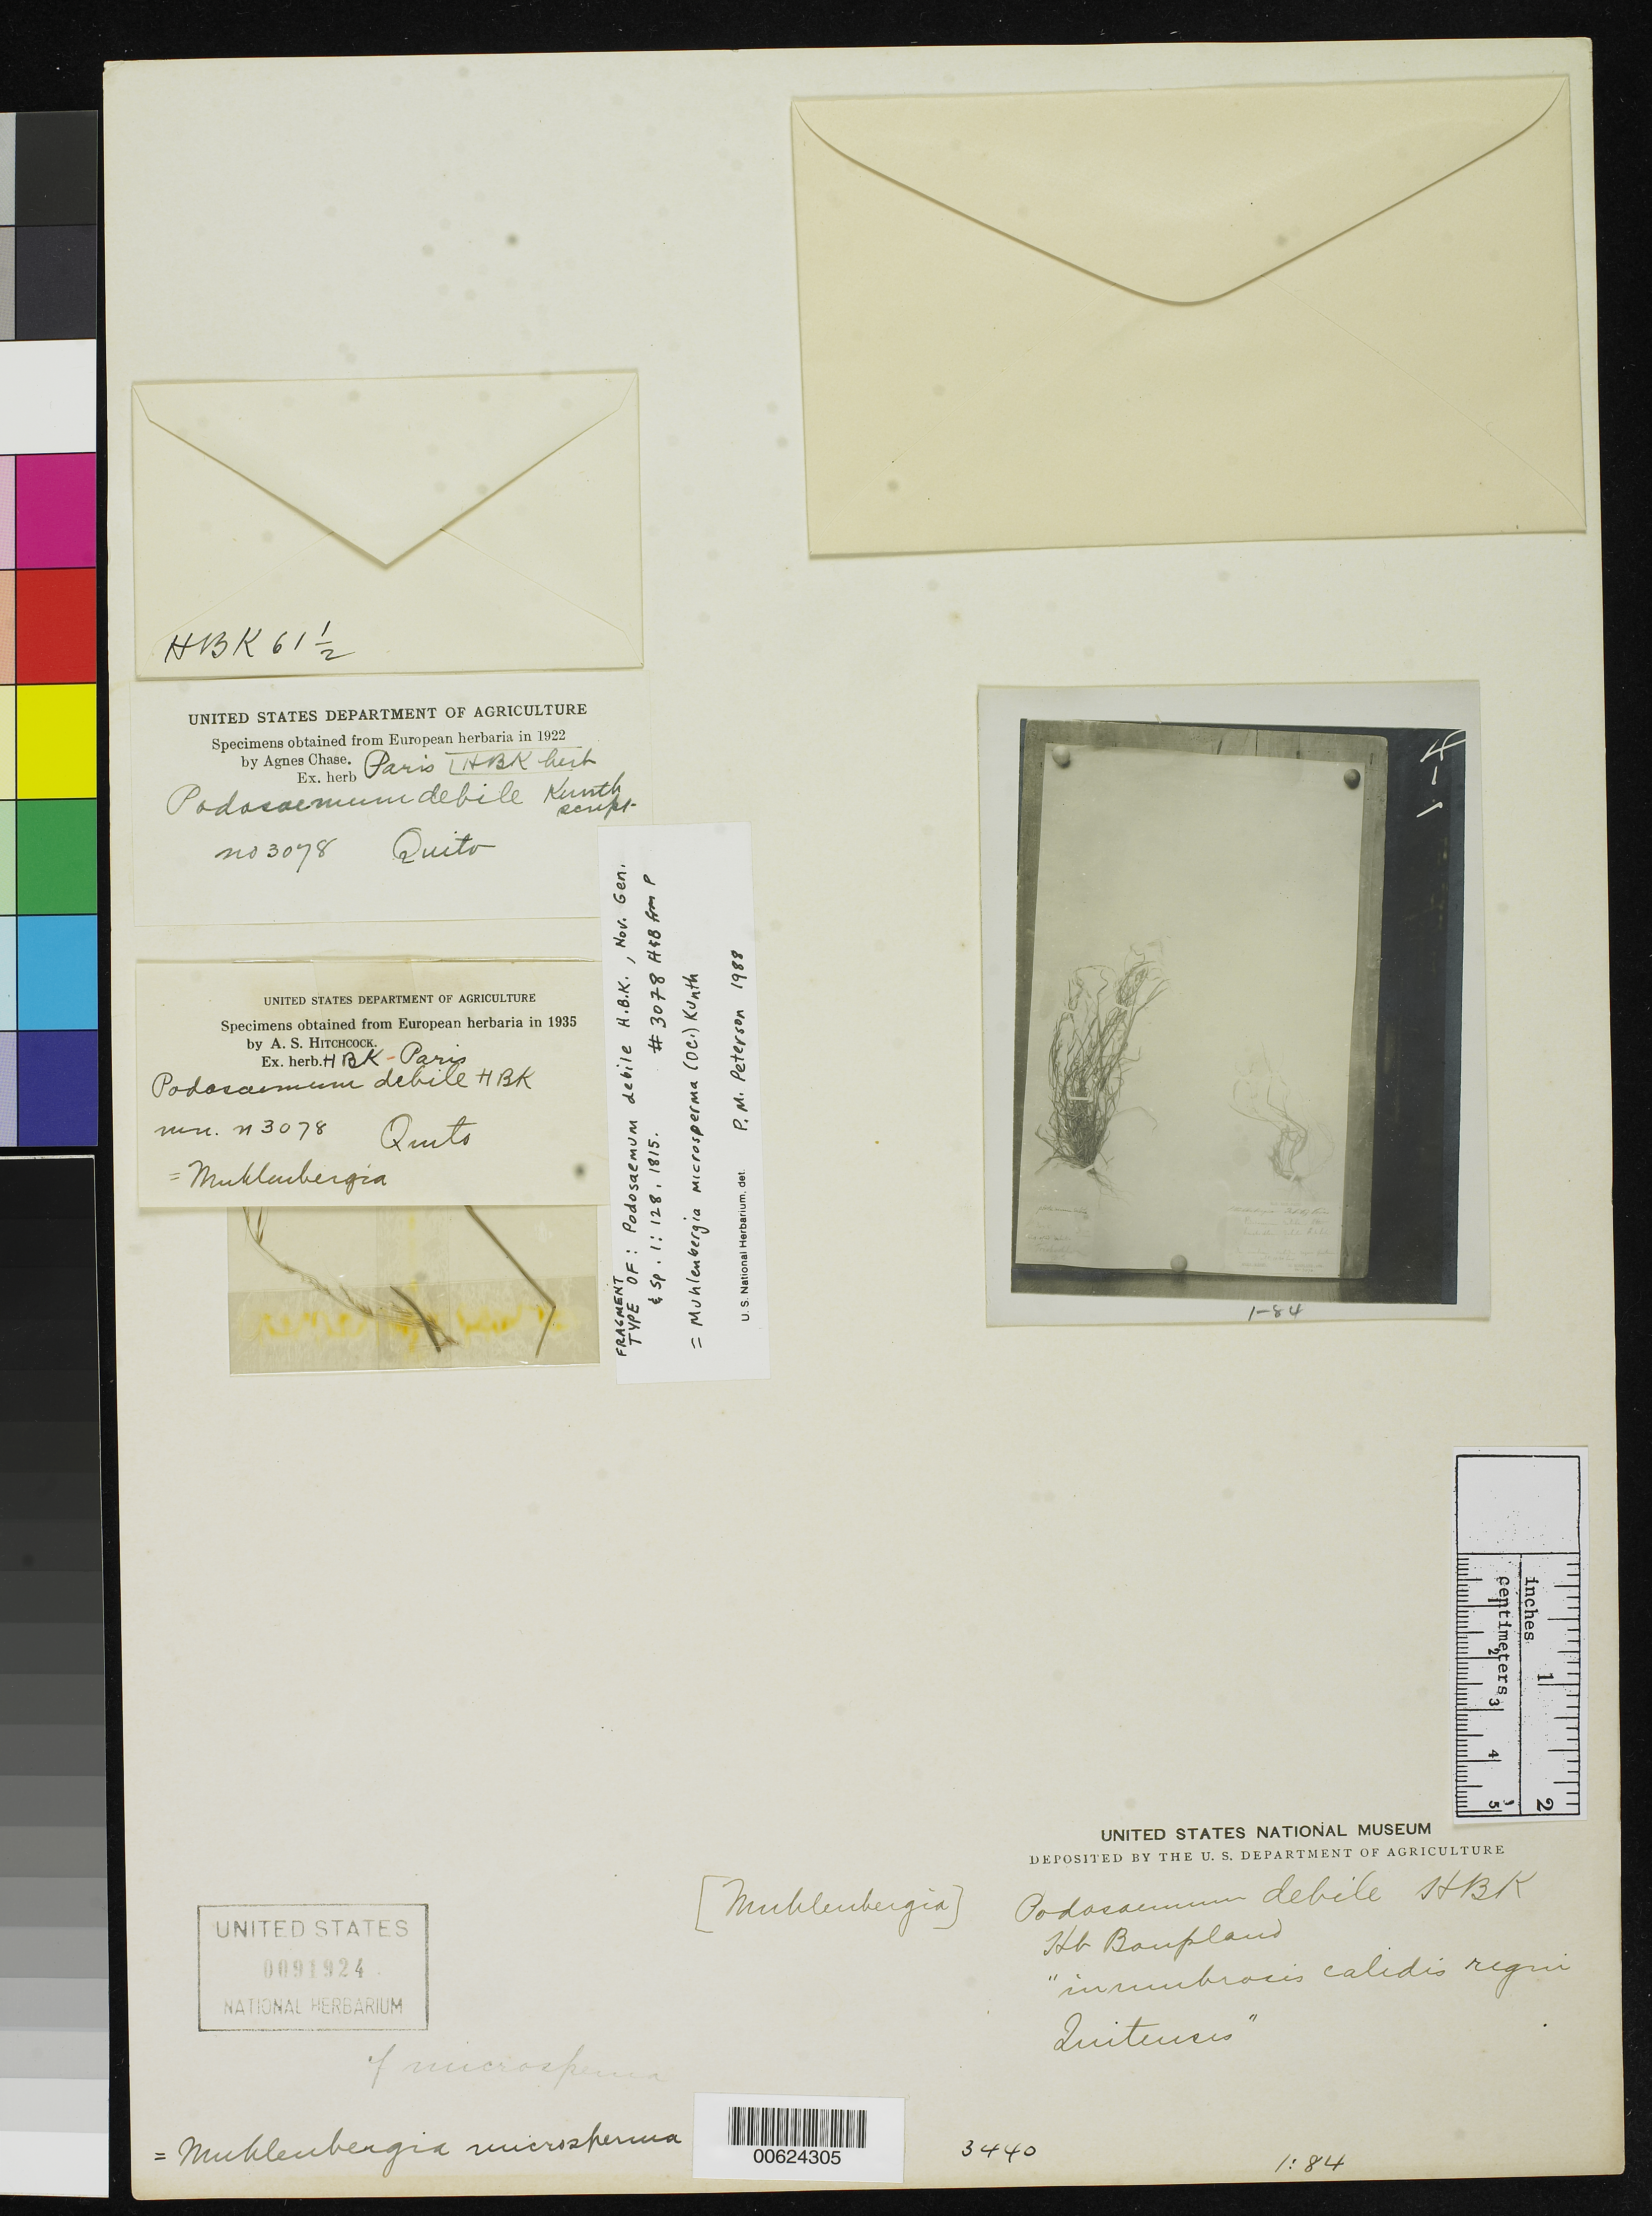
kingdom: Plantae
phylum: Tracheophyta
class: Liliopsida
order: Poales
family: Poaceae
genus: Podosemum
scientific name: Podosemum debile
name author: Kunth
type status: Type Fragment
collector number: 3078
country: Ecuador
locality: Quito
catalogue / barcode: US 91924